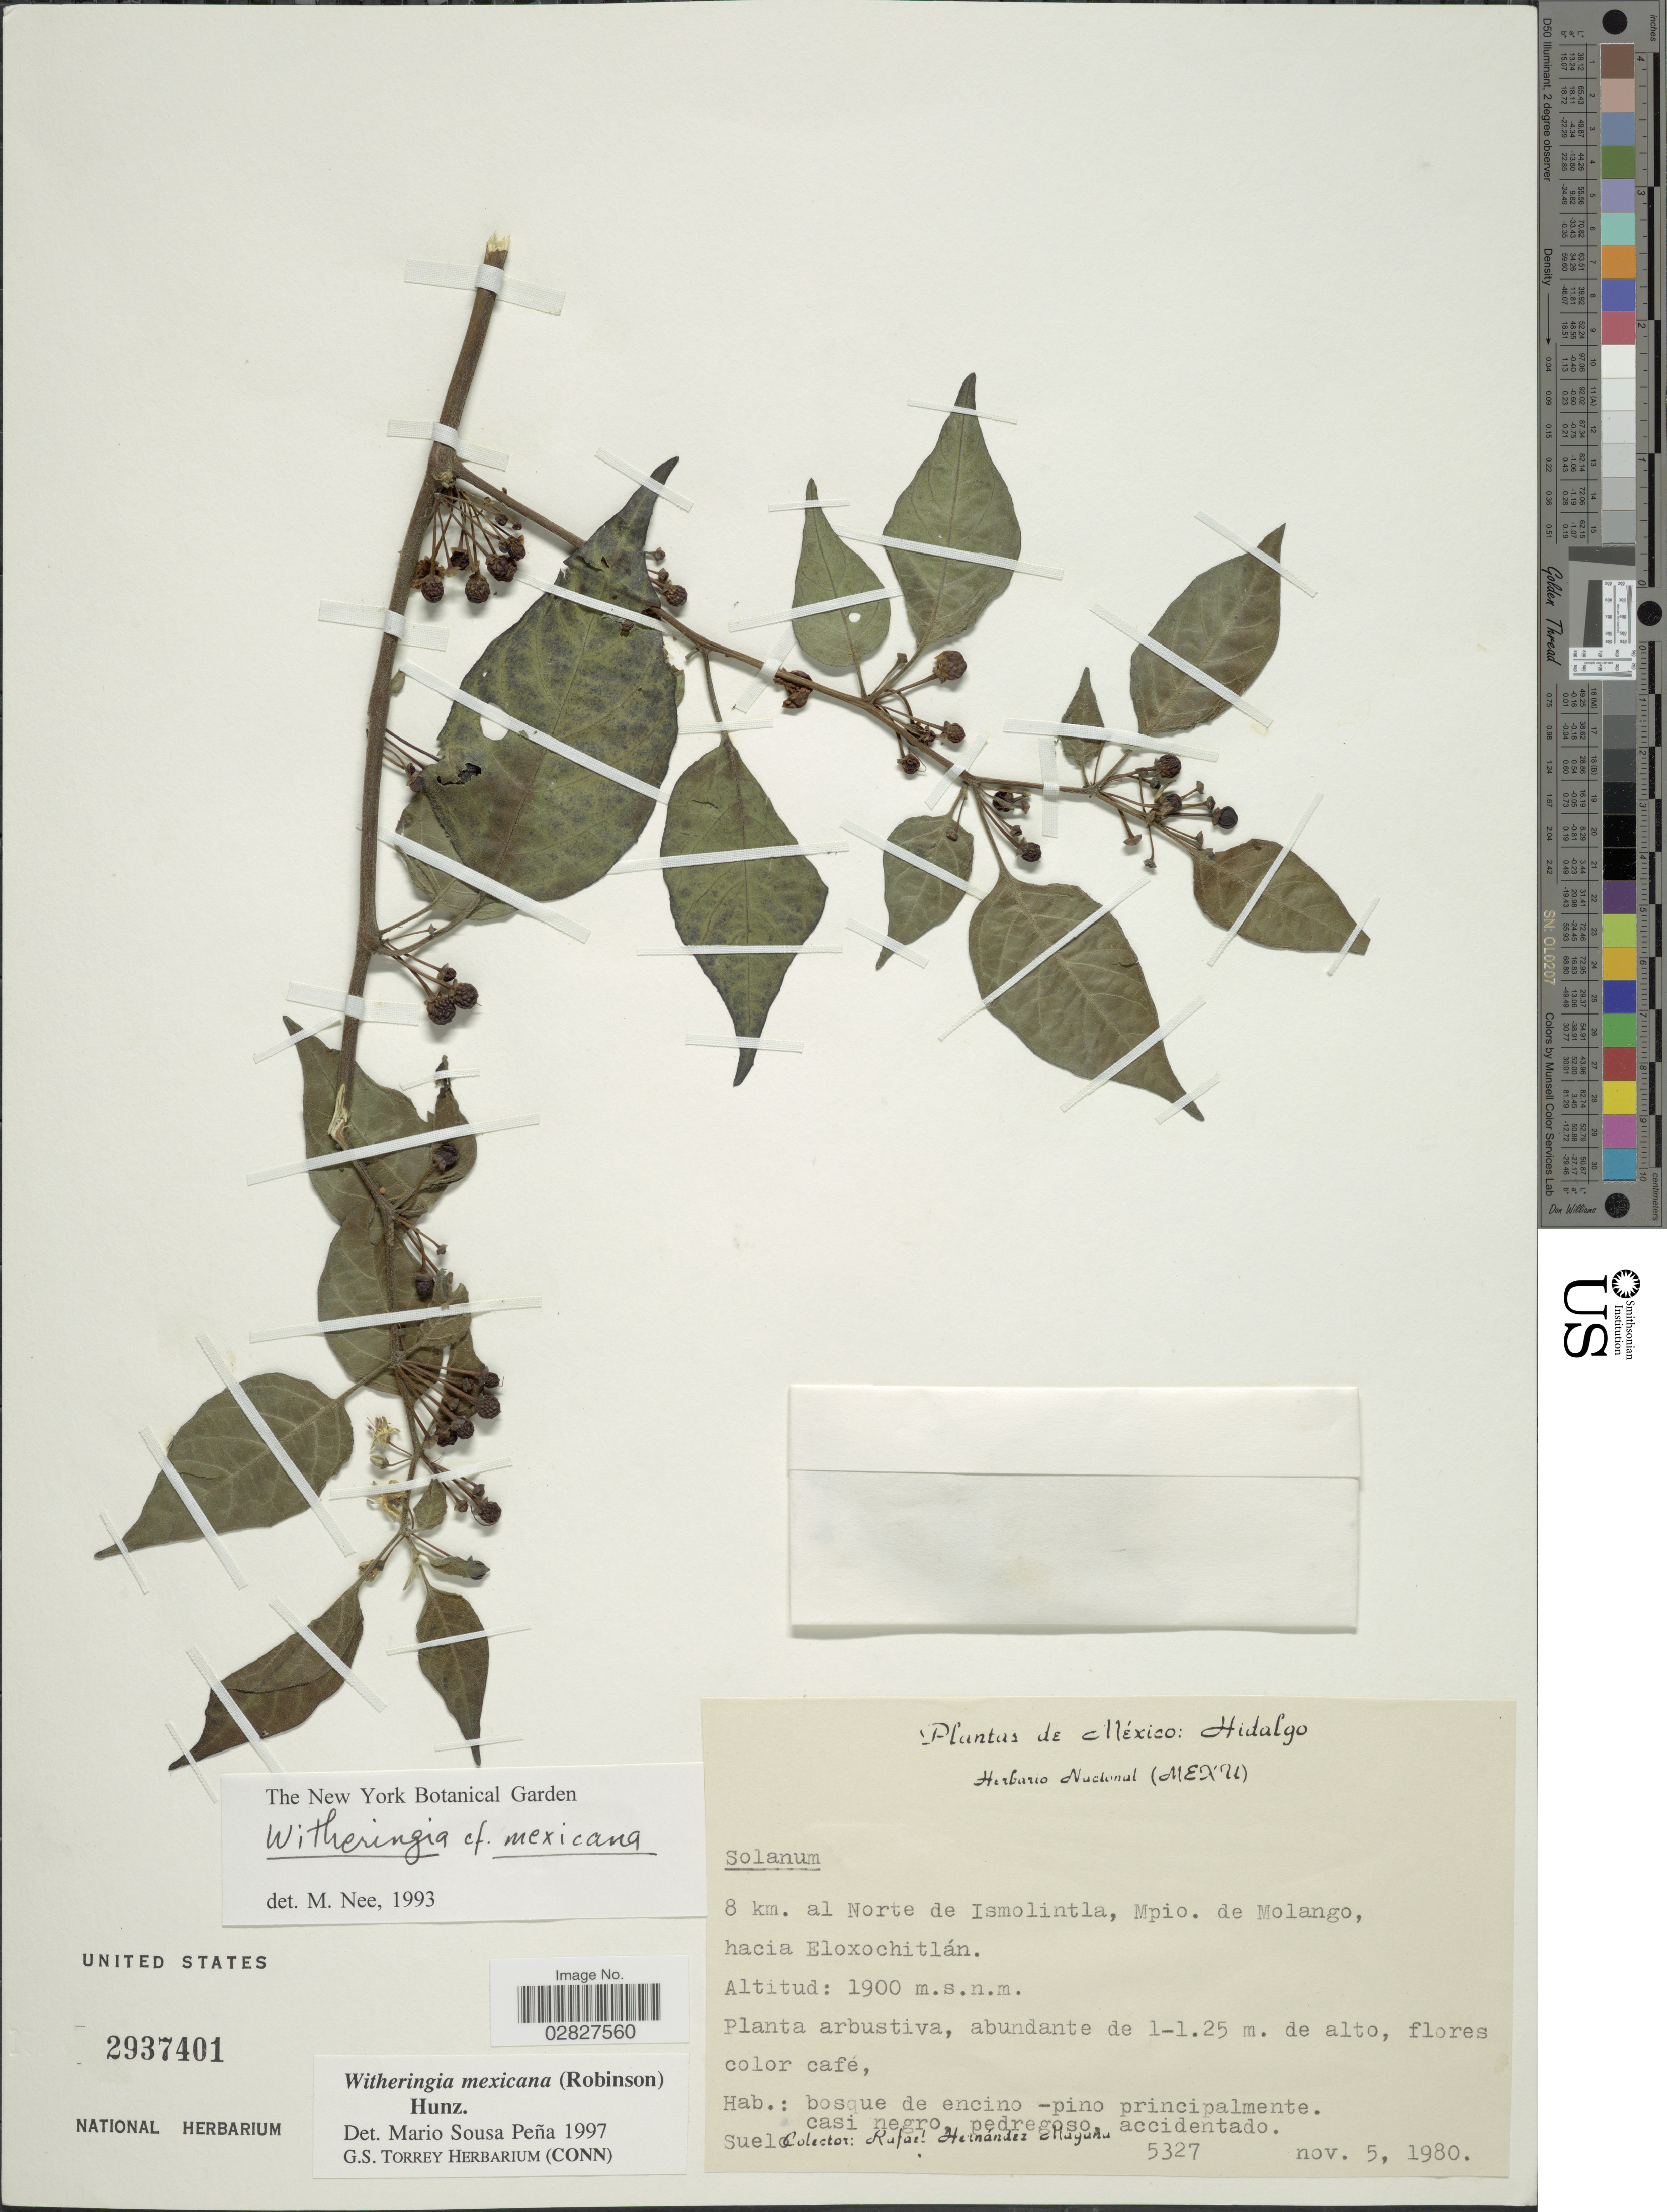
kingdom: Plantae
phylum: Tracheophyta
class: Magnoliopsida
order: Solanales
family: Solanaceae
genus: Witheringia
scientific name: Witheringia mexicana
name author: (B.L. Rob.) Hunz.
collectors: R. Hernández-M.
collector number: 5327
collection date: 1980-11-05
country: Mexico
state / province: Hidalgo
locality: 8 km. al Norte de Ismolintla, Mpio. de Molango, hacia Eloxochitlán.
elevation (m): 1900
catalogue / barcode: US 2937401